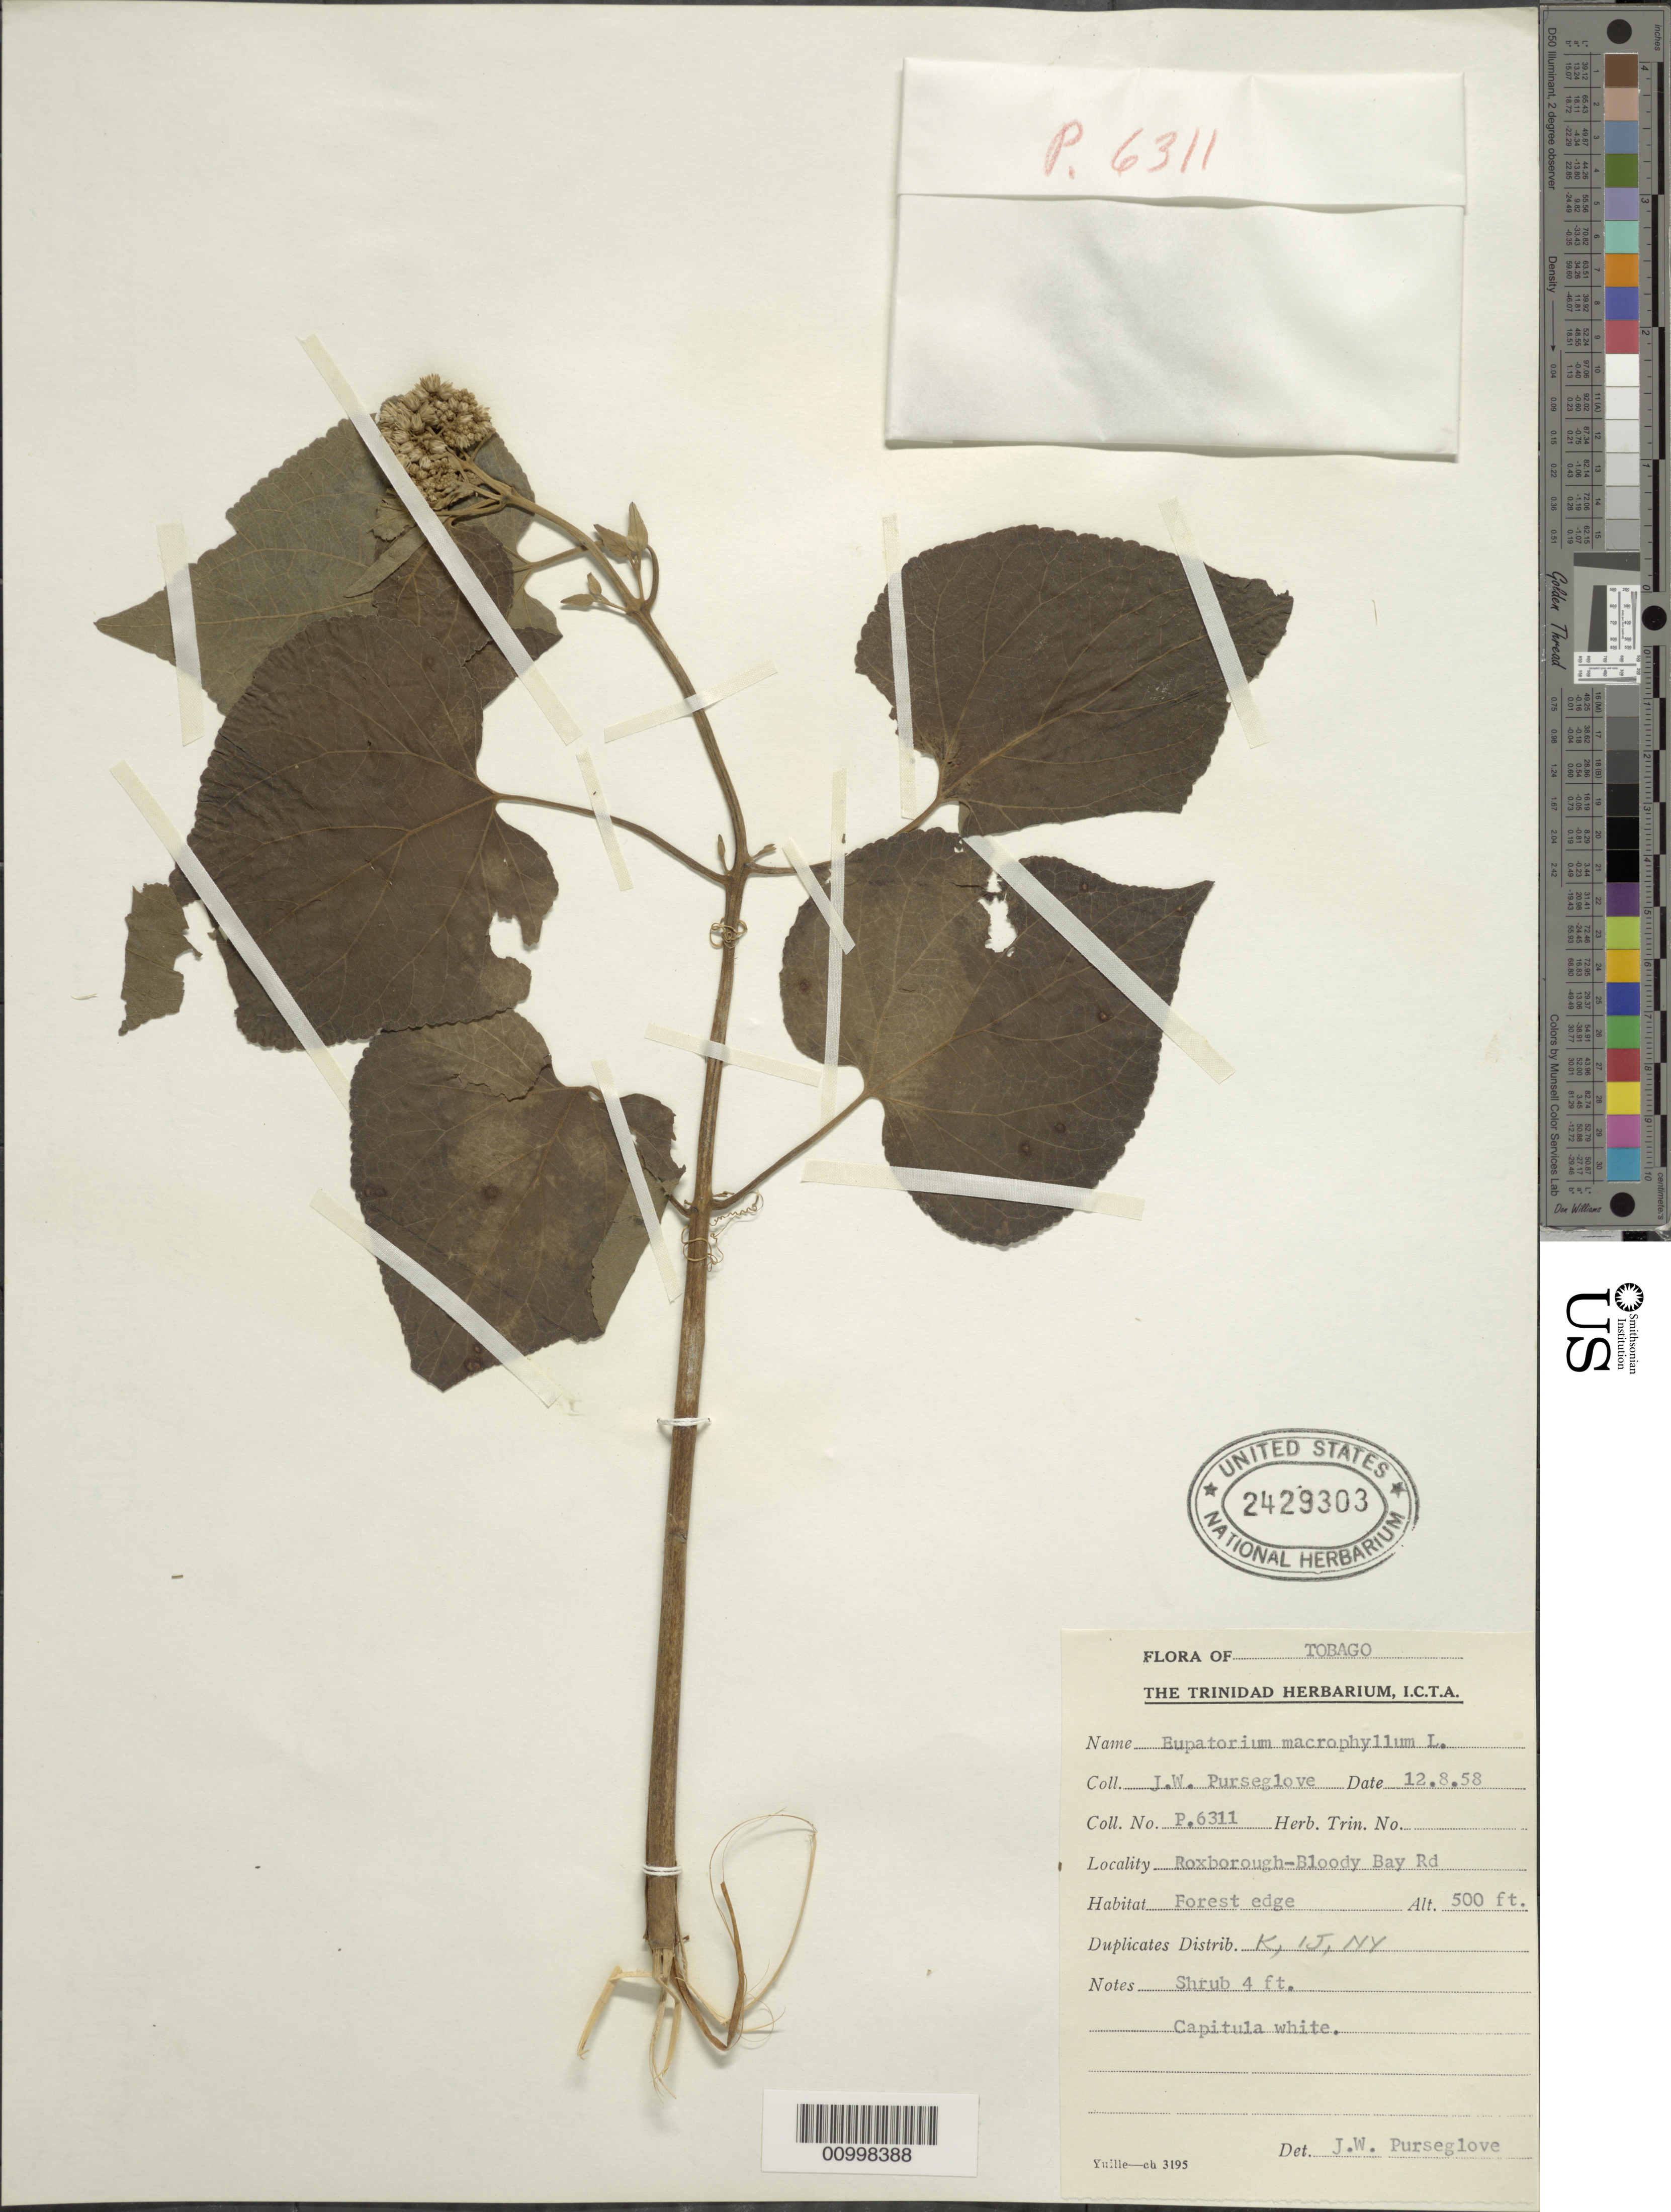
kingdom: Plantae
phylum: Tracheophyta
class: Magnoliopsida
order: Asterales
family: Asteraceae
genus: Hebeclinium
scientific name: Hebeclinium macrophyllum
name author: (L.) DC.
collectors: J. Purseglove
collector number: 6311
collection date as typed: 08 Dec 1958 or 12 Aug 1958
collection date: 1958-08-12 or 1958-12-08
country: Trinidad and Tobago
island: Tobago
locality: Roxborough-Bloody Bay Road, forest edge.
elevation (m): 152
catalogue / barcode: US 2429303